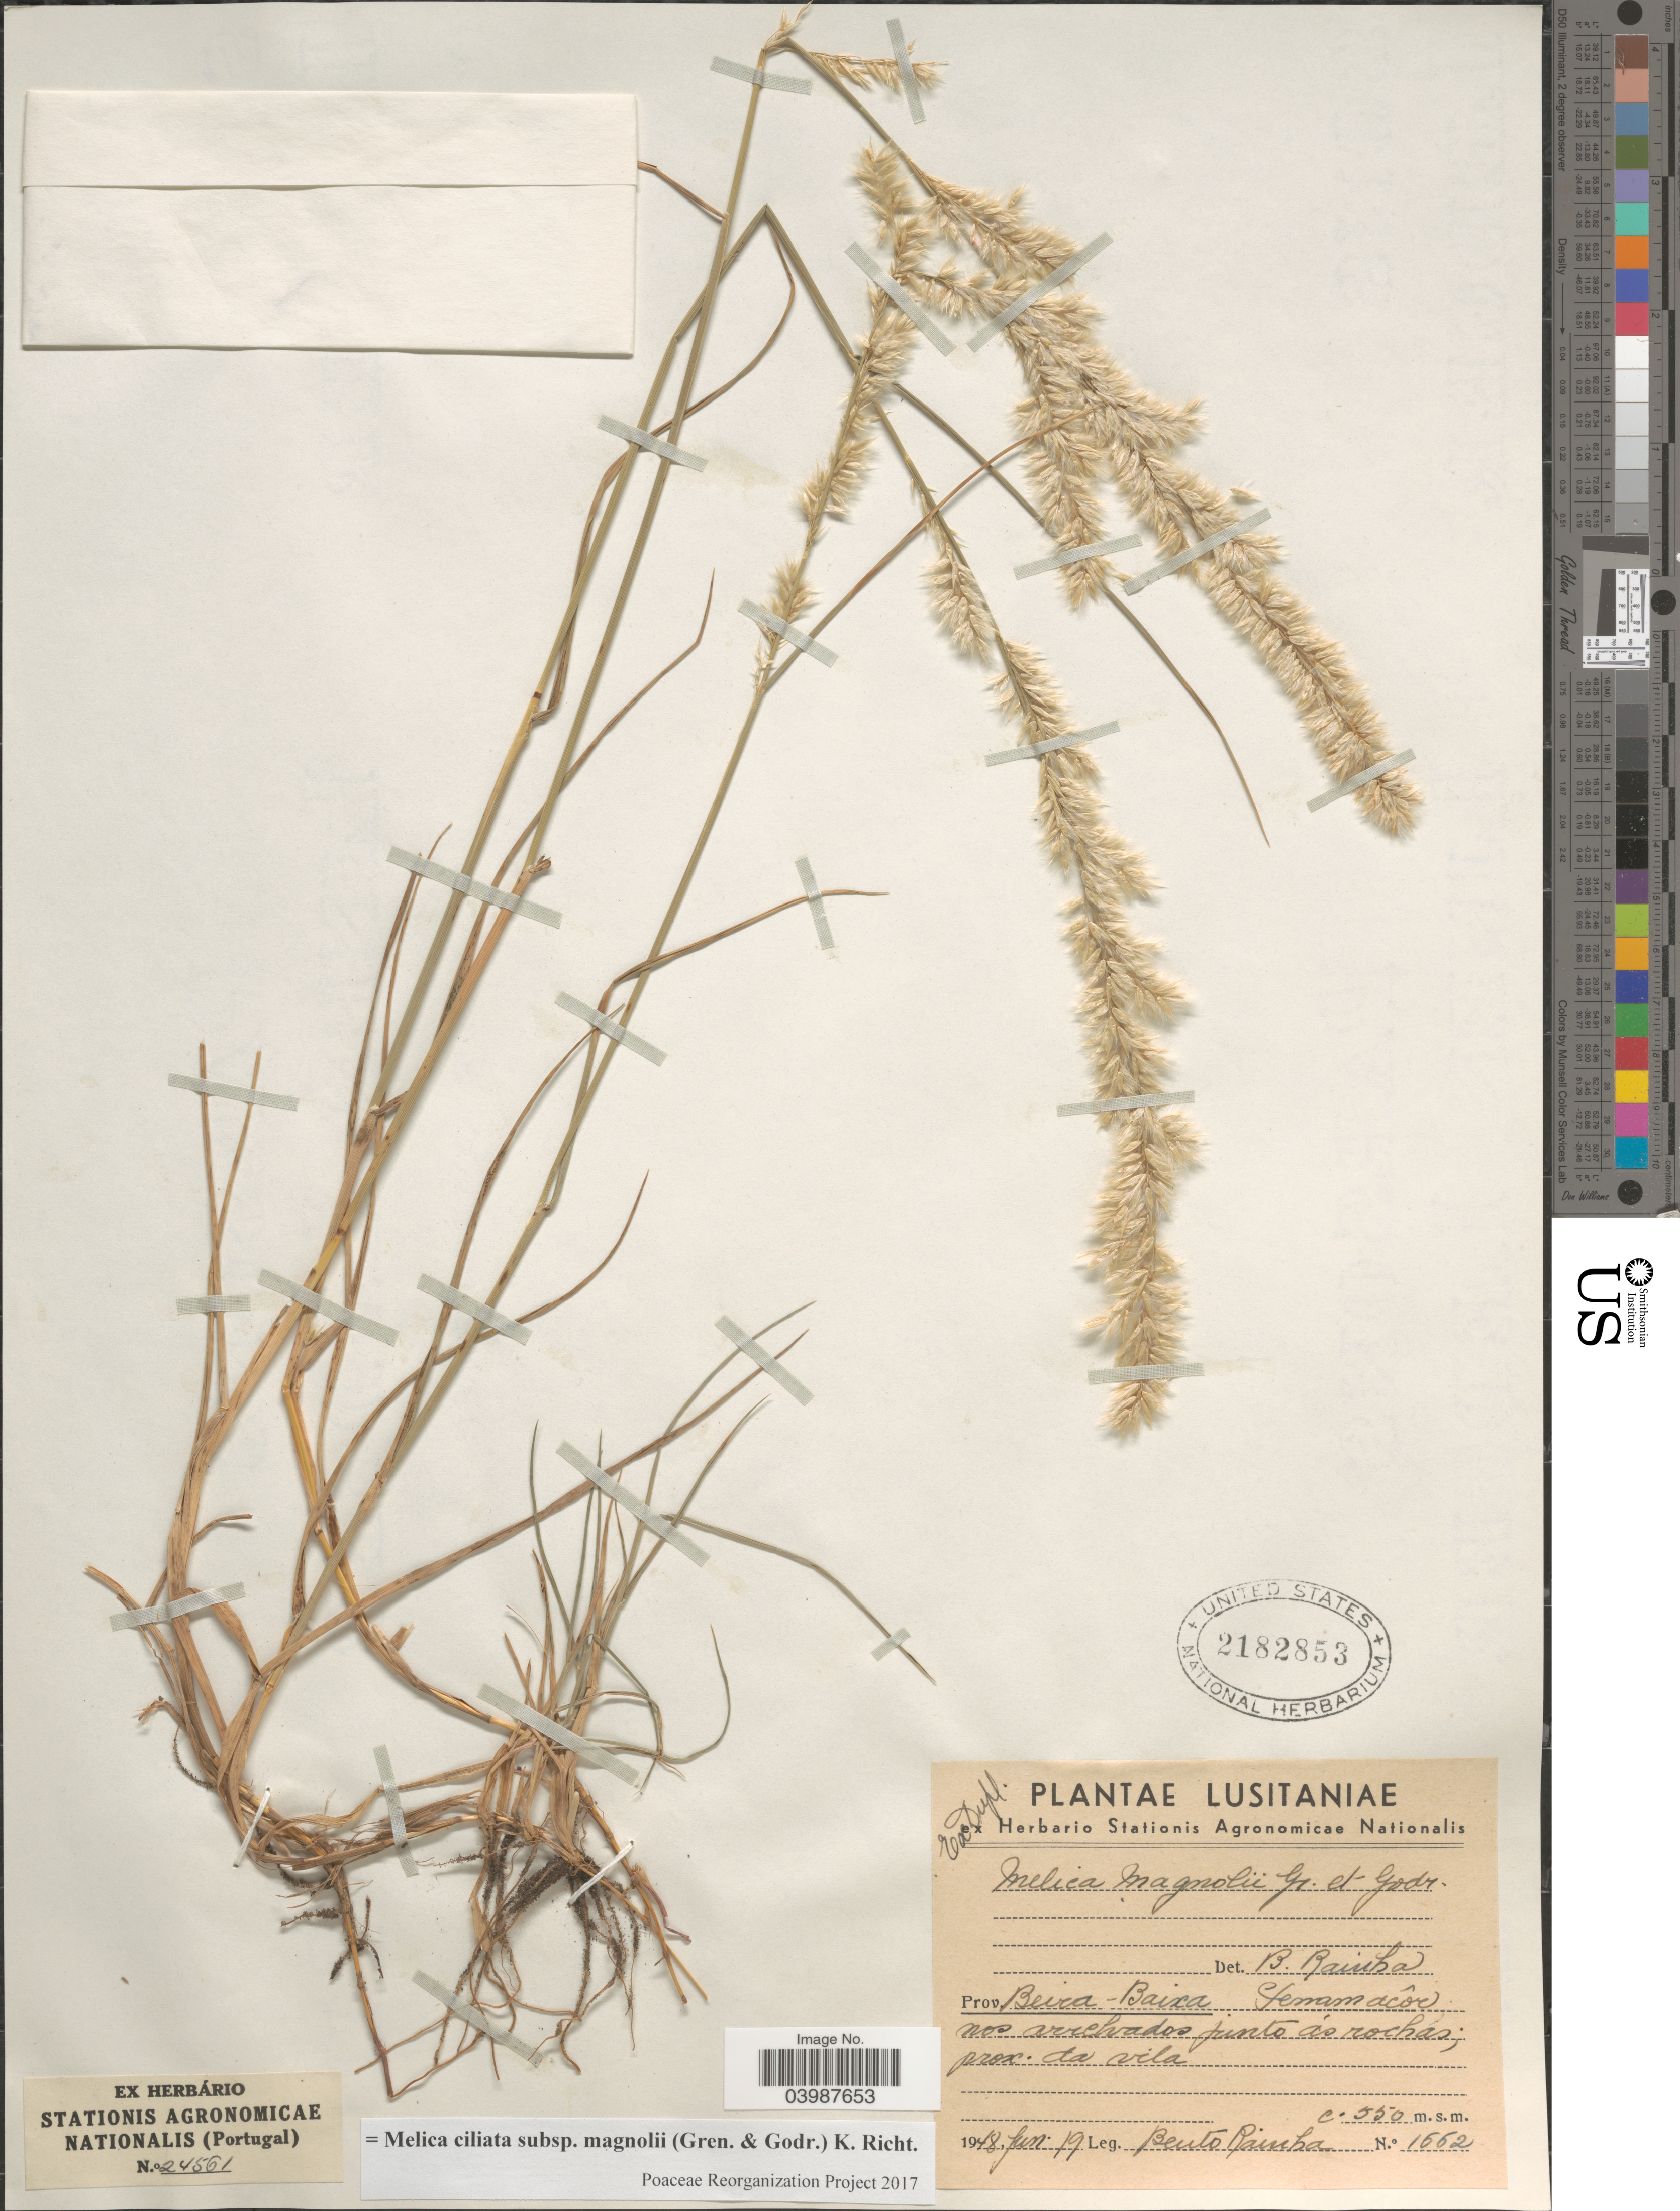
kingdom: Plantae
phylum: Tracheophyta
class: Liliopsida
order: Poales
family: Poaceae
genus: Melica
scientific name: Melica ciliata subsp. magnolii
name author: K. Richt.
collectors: B. Rainha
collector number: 1662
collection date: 1948-06-19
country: Portugal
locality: Lusitaniae. Prov. Beira-Baixa. Yemamacôr nos arrchados junto ás rochas; prox. da vila.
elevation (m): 550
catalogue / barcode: US 2182853